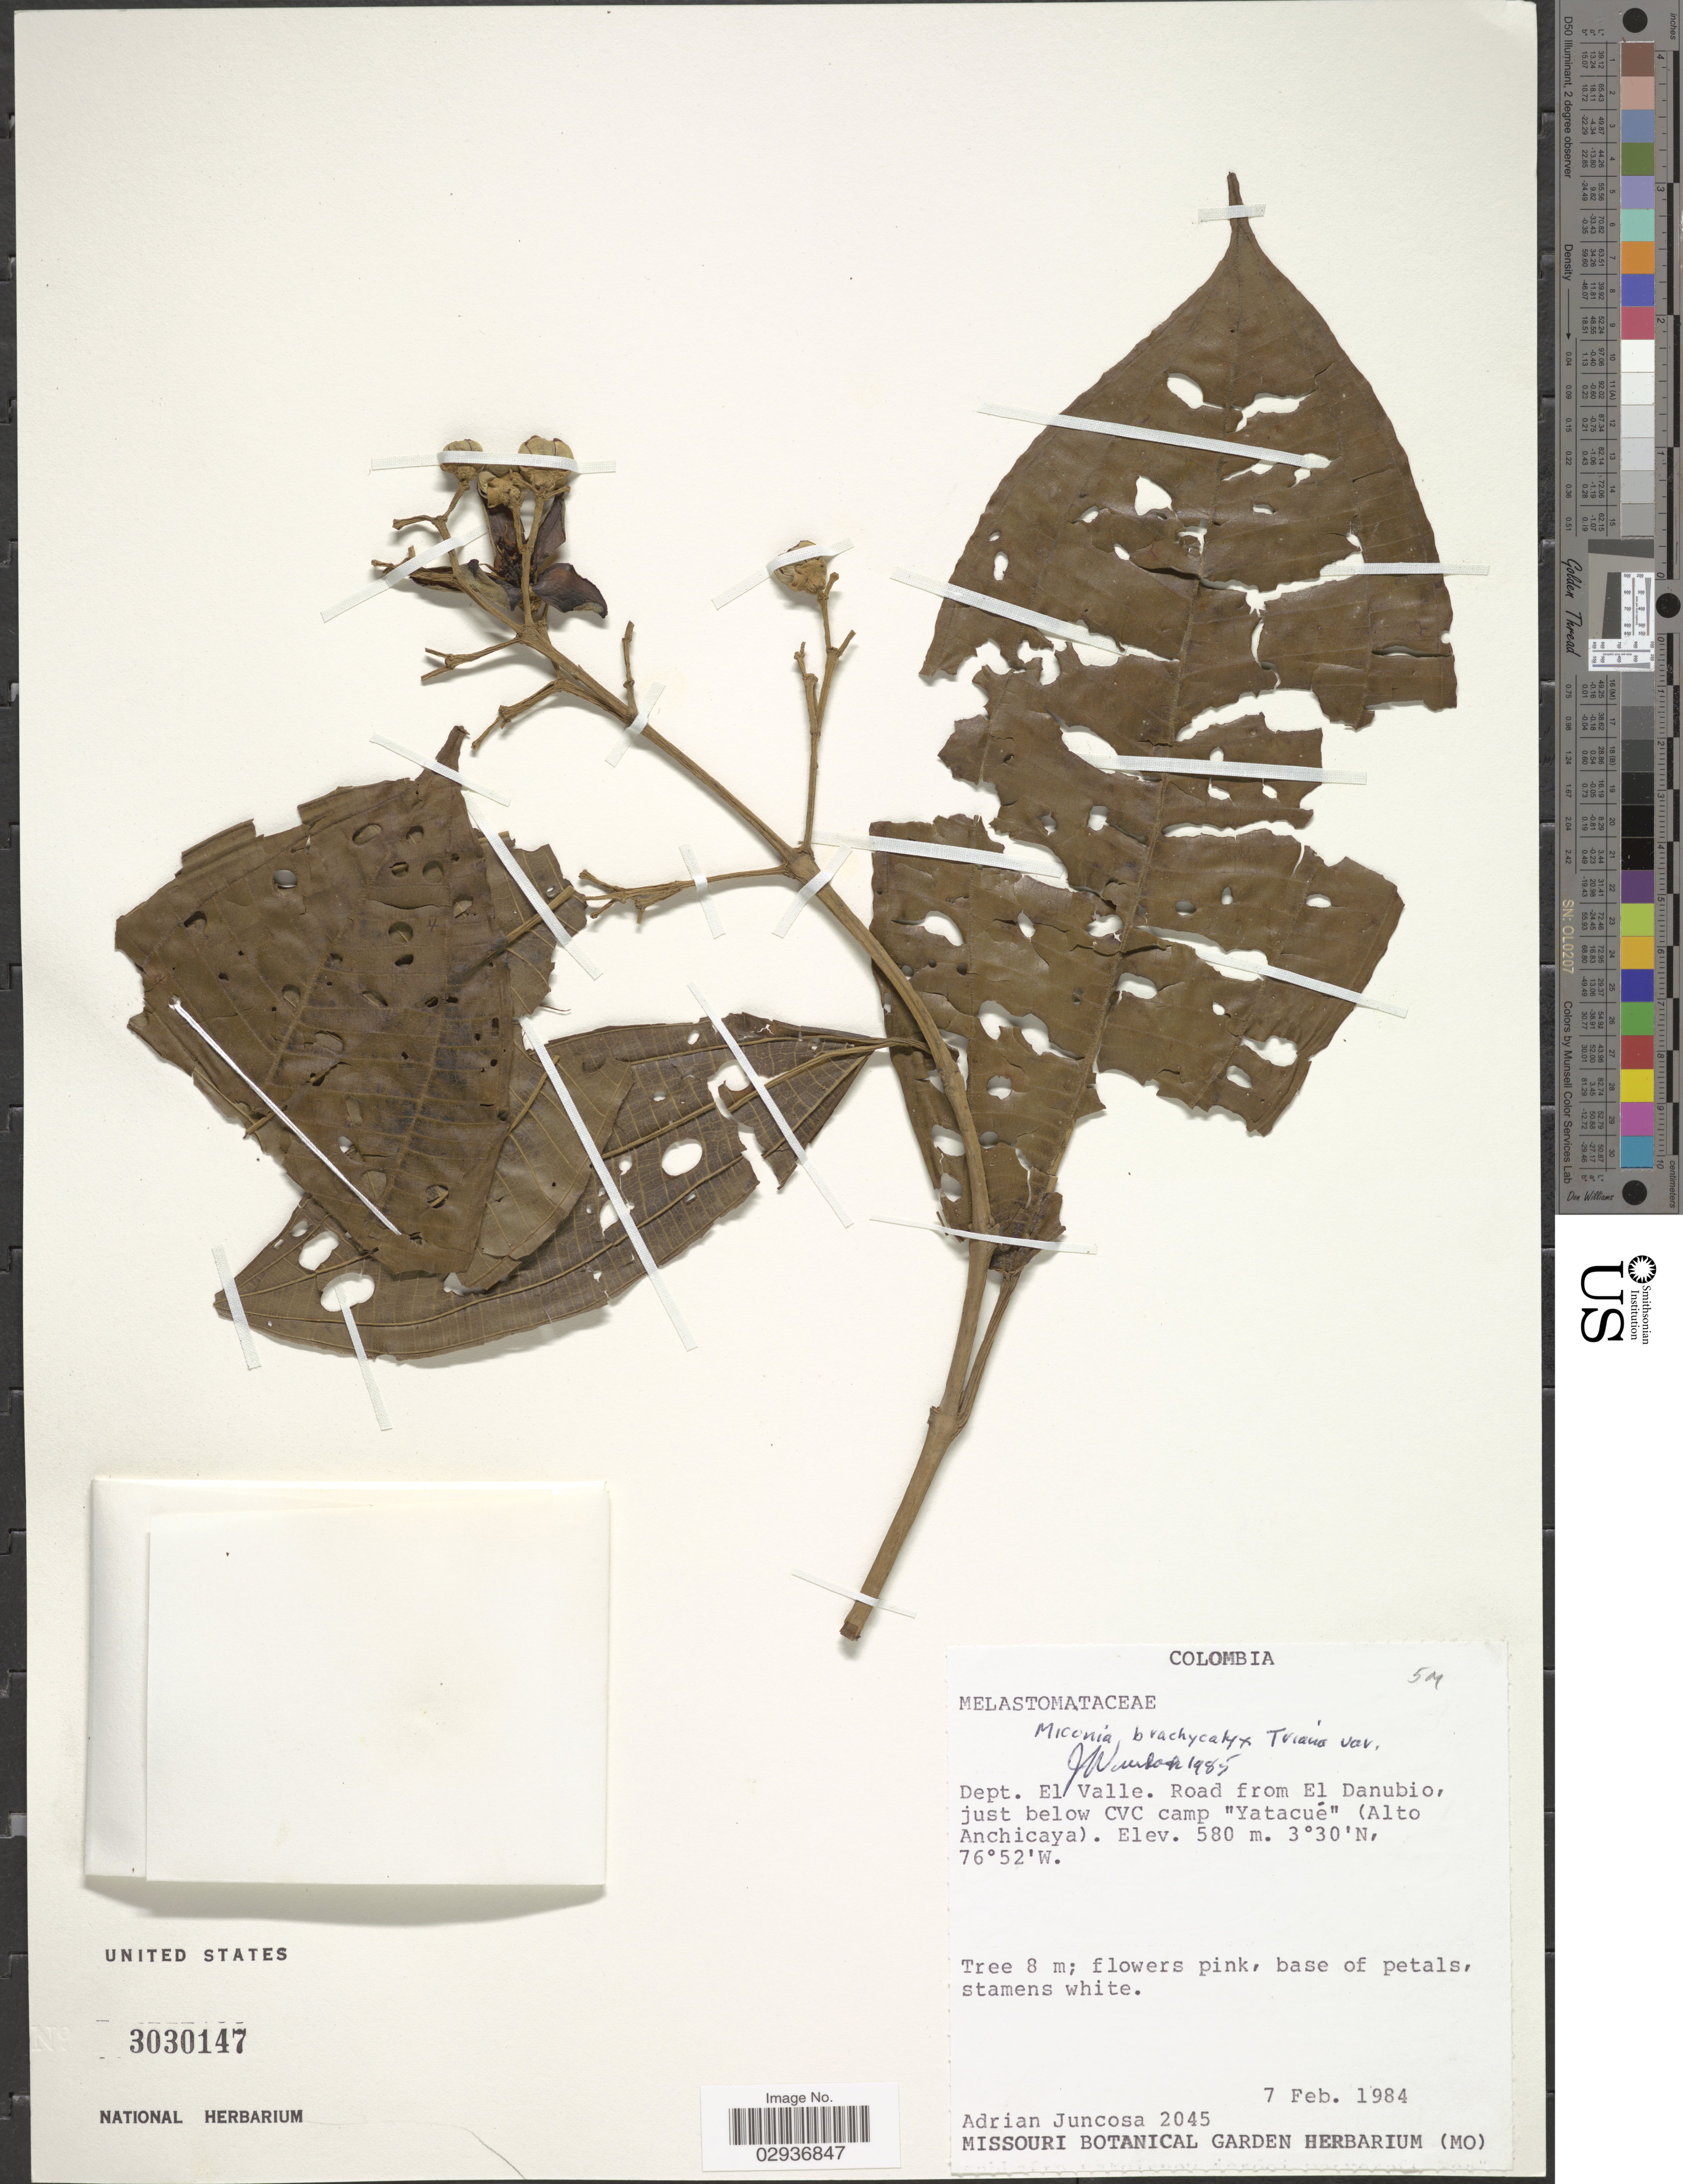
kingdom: Plantae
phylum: Tracheophyta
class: Magnoliopsida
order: Myrtales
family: Melastomataceae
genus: Miconia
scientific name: Miconia brachycalyx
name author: Triana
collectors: A. Juncosa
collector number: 2045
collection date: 1984-02-07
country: Colombia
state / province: Valle del Cauca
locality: Dept. El Valle. Road from El Danubio, just below CVC camp "Yatacué" (Alto Anchicaya).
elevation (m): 580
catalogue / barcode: US 3030147